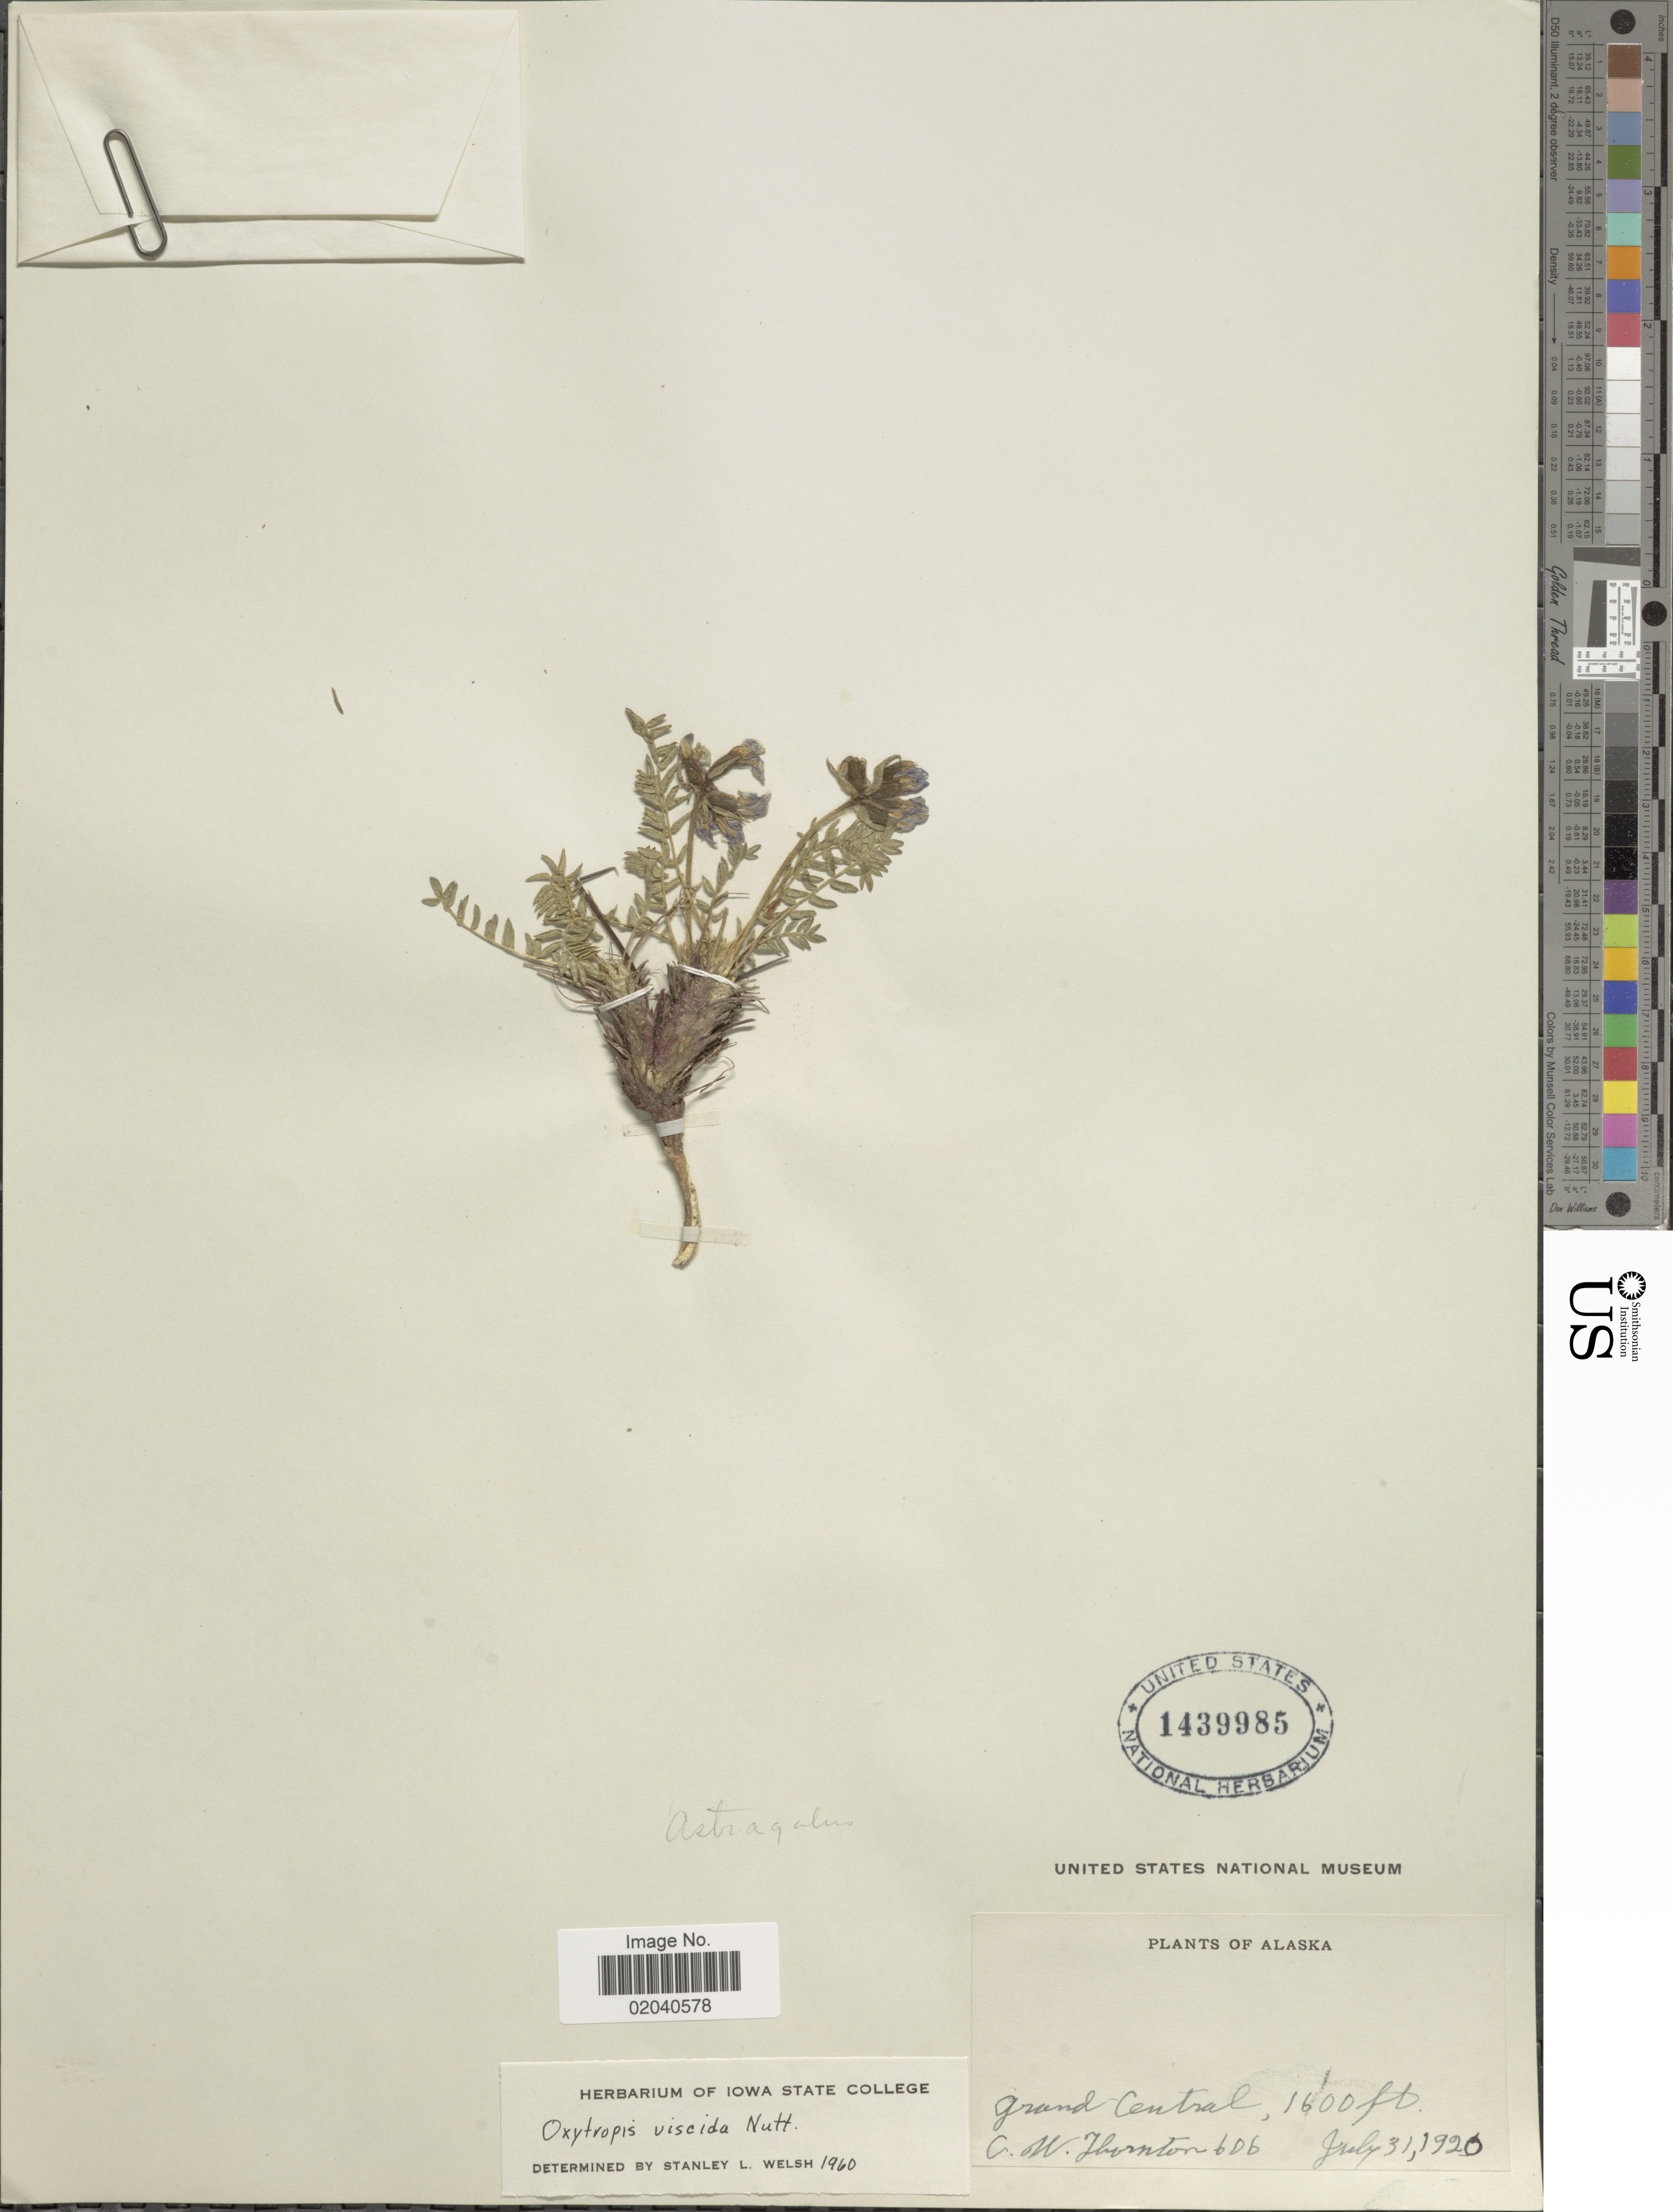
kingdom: Plantae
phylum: Tracheophyta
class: Magnoliopsida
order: Fabales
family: Fabaceae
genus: Oxytropis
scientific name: Oxytropis viscida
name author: Nutt.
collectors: C. Thornton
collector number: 606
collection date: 1920-07-31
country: United States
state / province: Alaska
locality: Grand Central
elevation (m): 488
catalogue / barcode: US 1439985